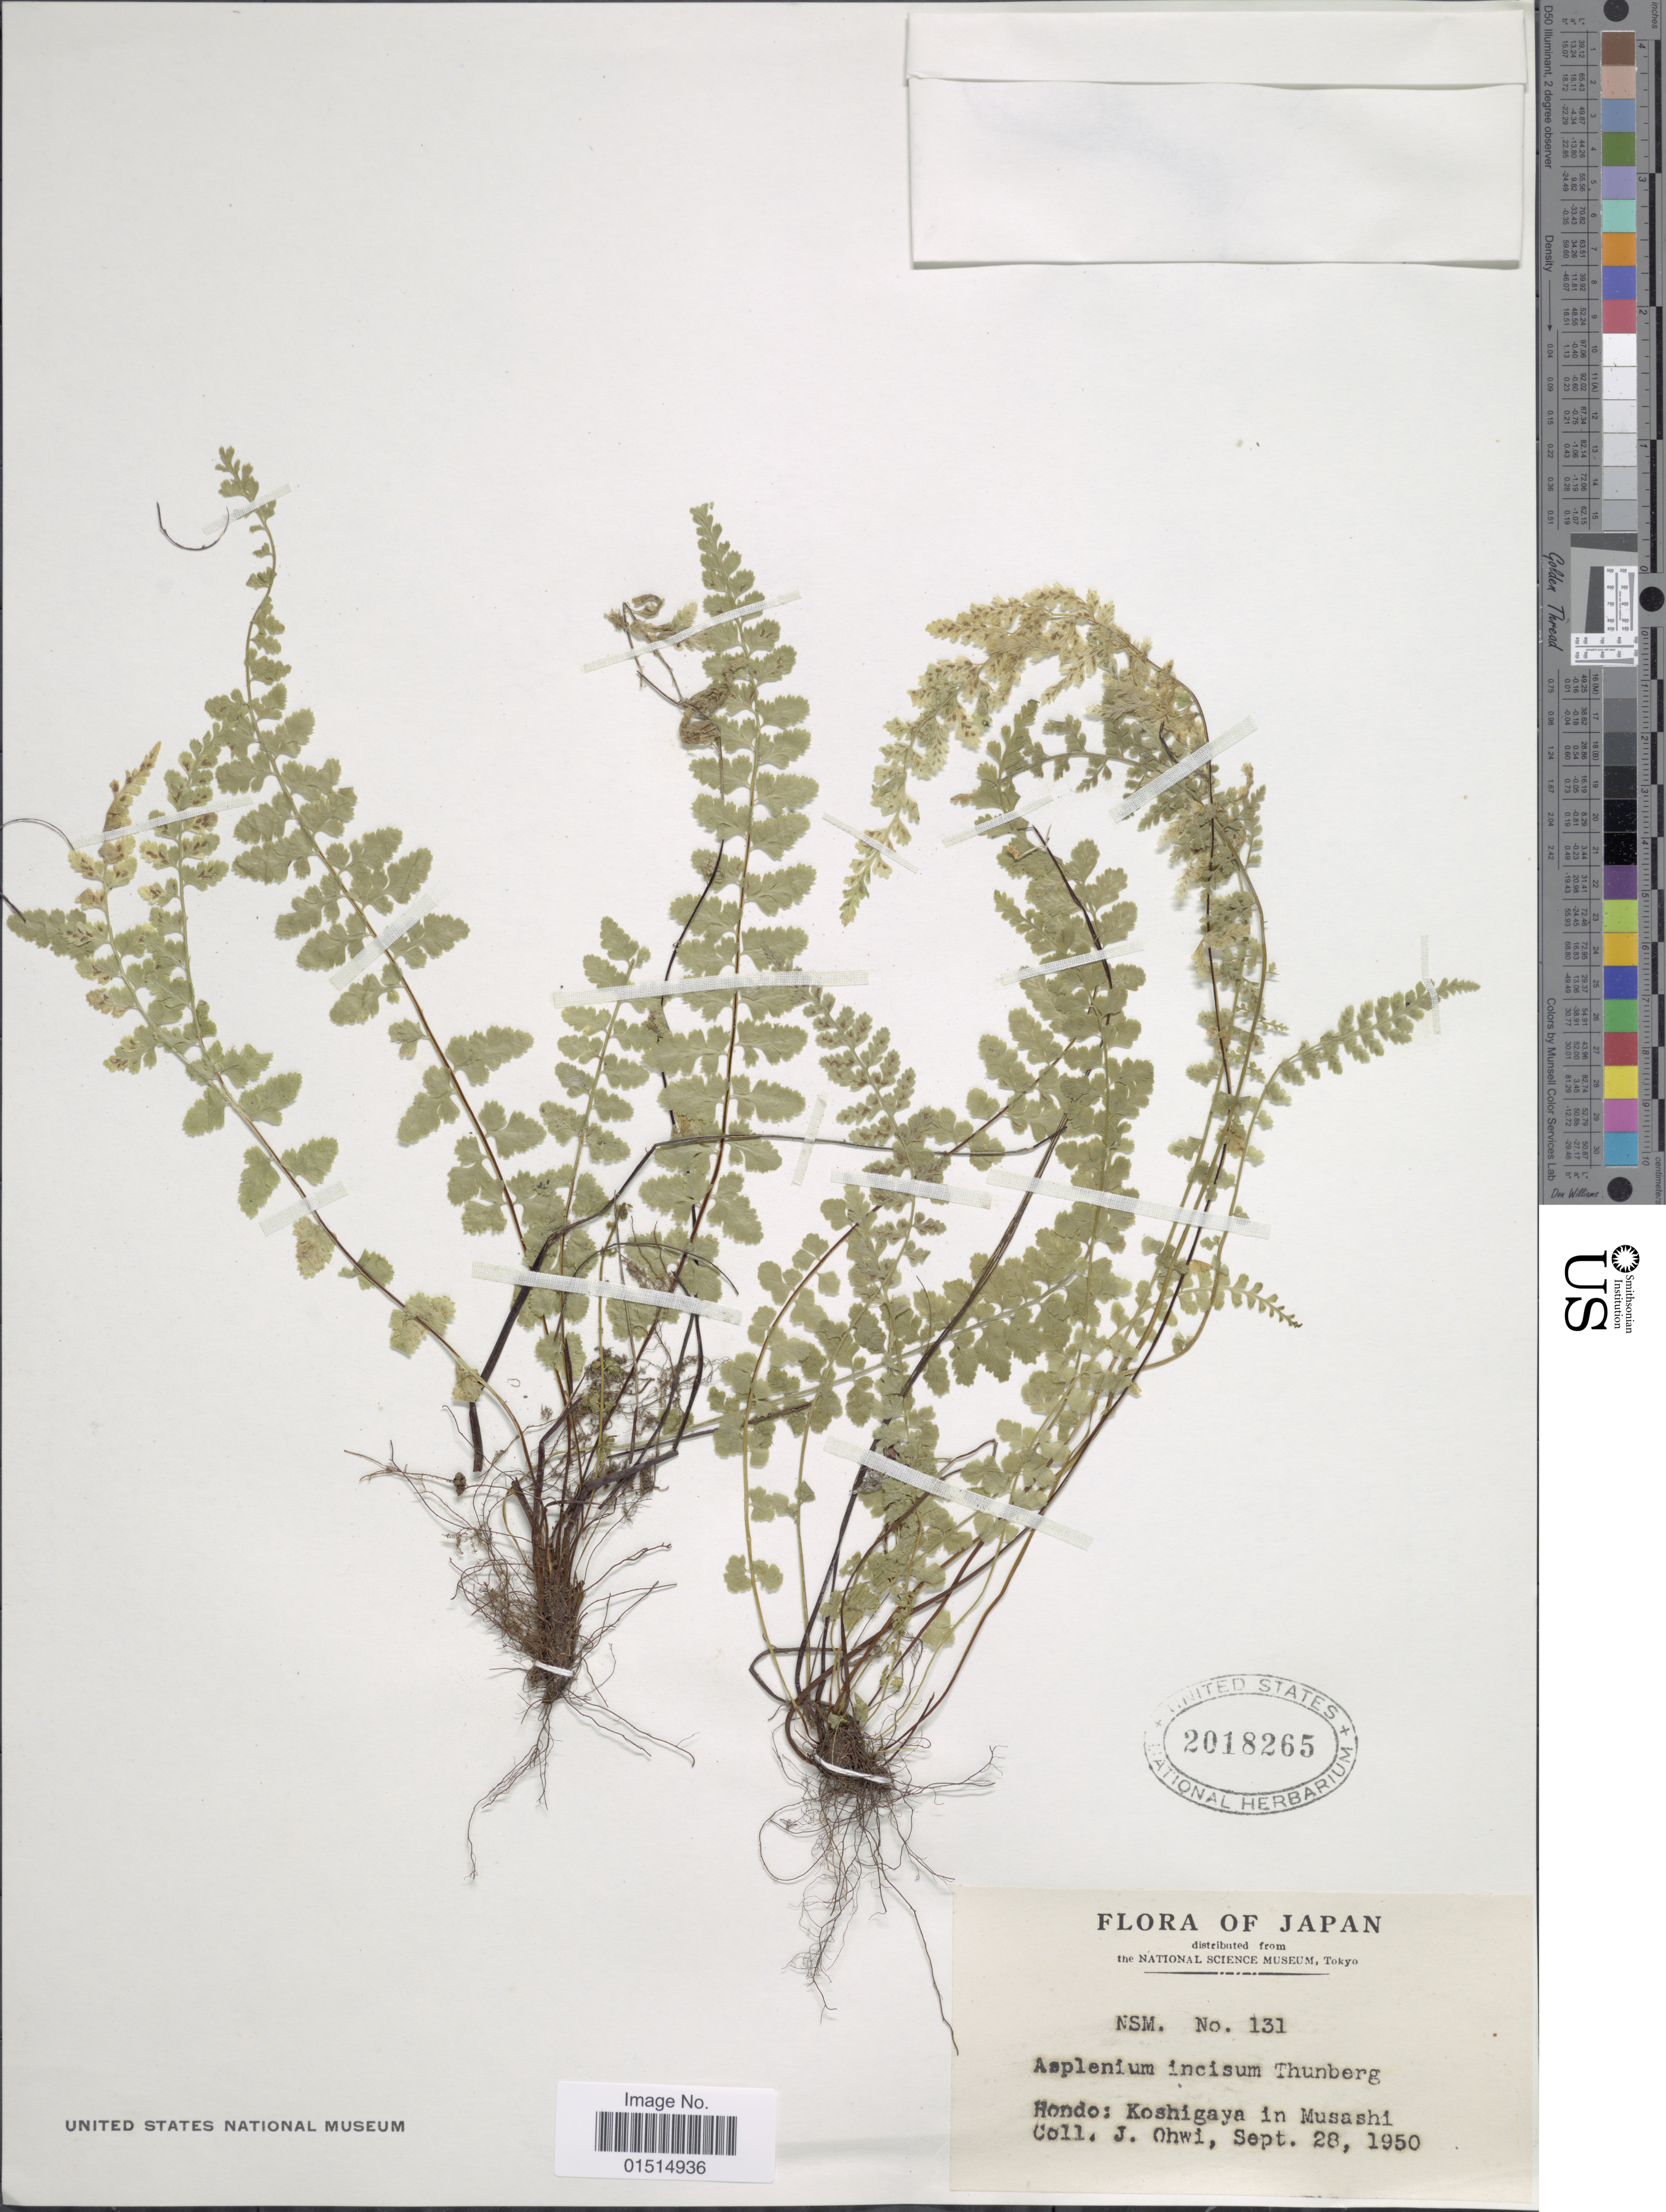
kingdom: Plantae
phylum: Tracheophyta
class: Polypodiopsida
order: Polypodiales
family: Aspleniaceae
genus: Asplenium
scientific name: Asplenium incisum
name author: Thunb.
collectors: J. Ohwi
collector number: NSM 131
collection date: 1950-09-28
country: Japan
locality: Hondo: Koshigaya in Musashi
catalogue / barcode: US 2018265